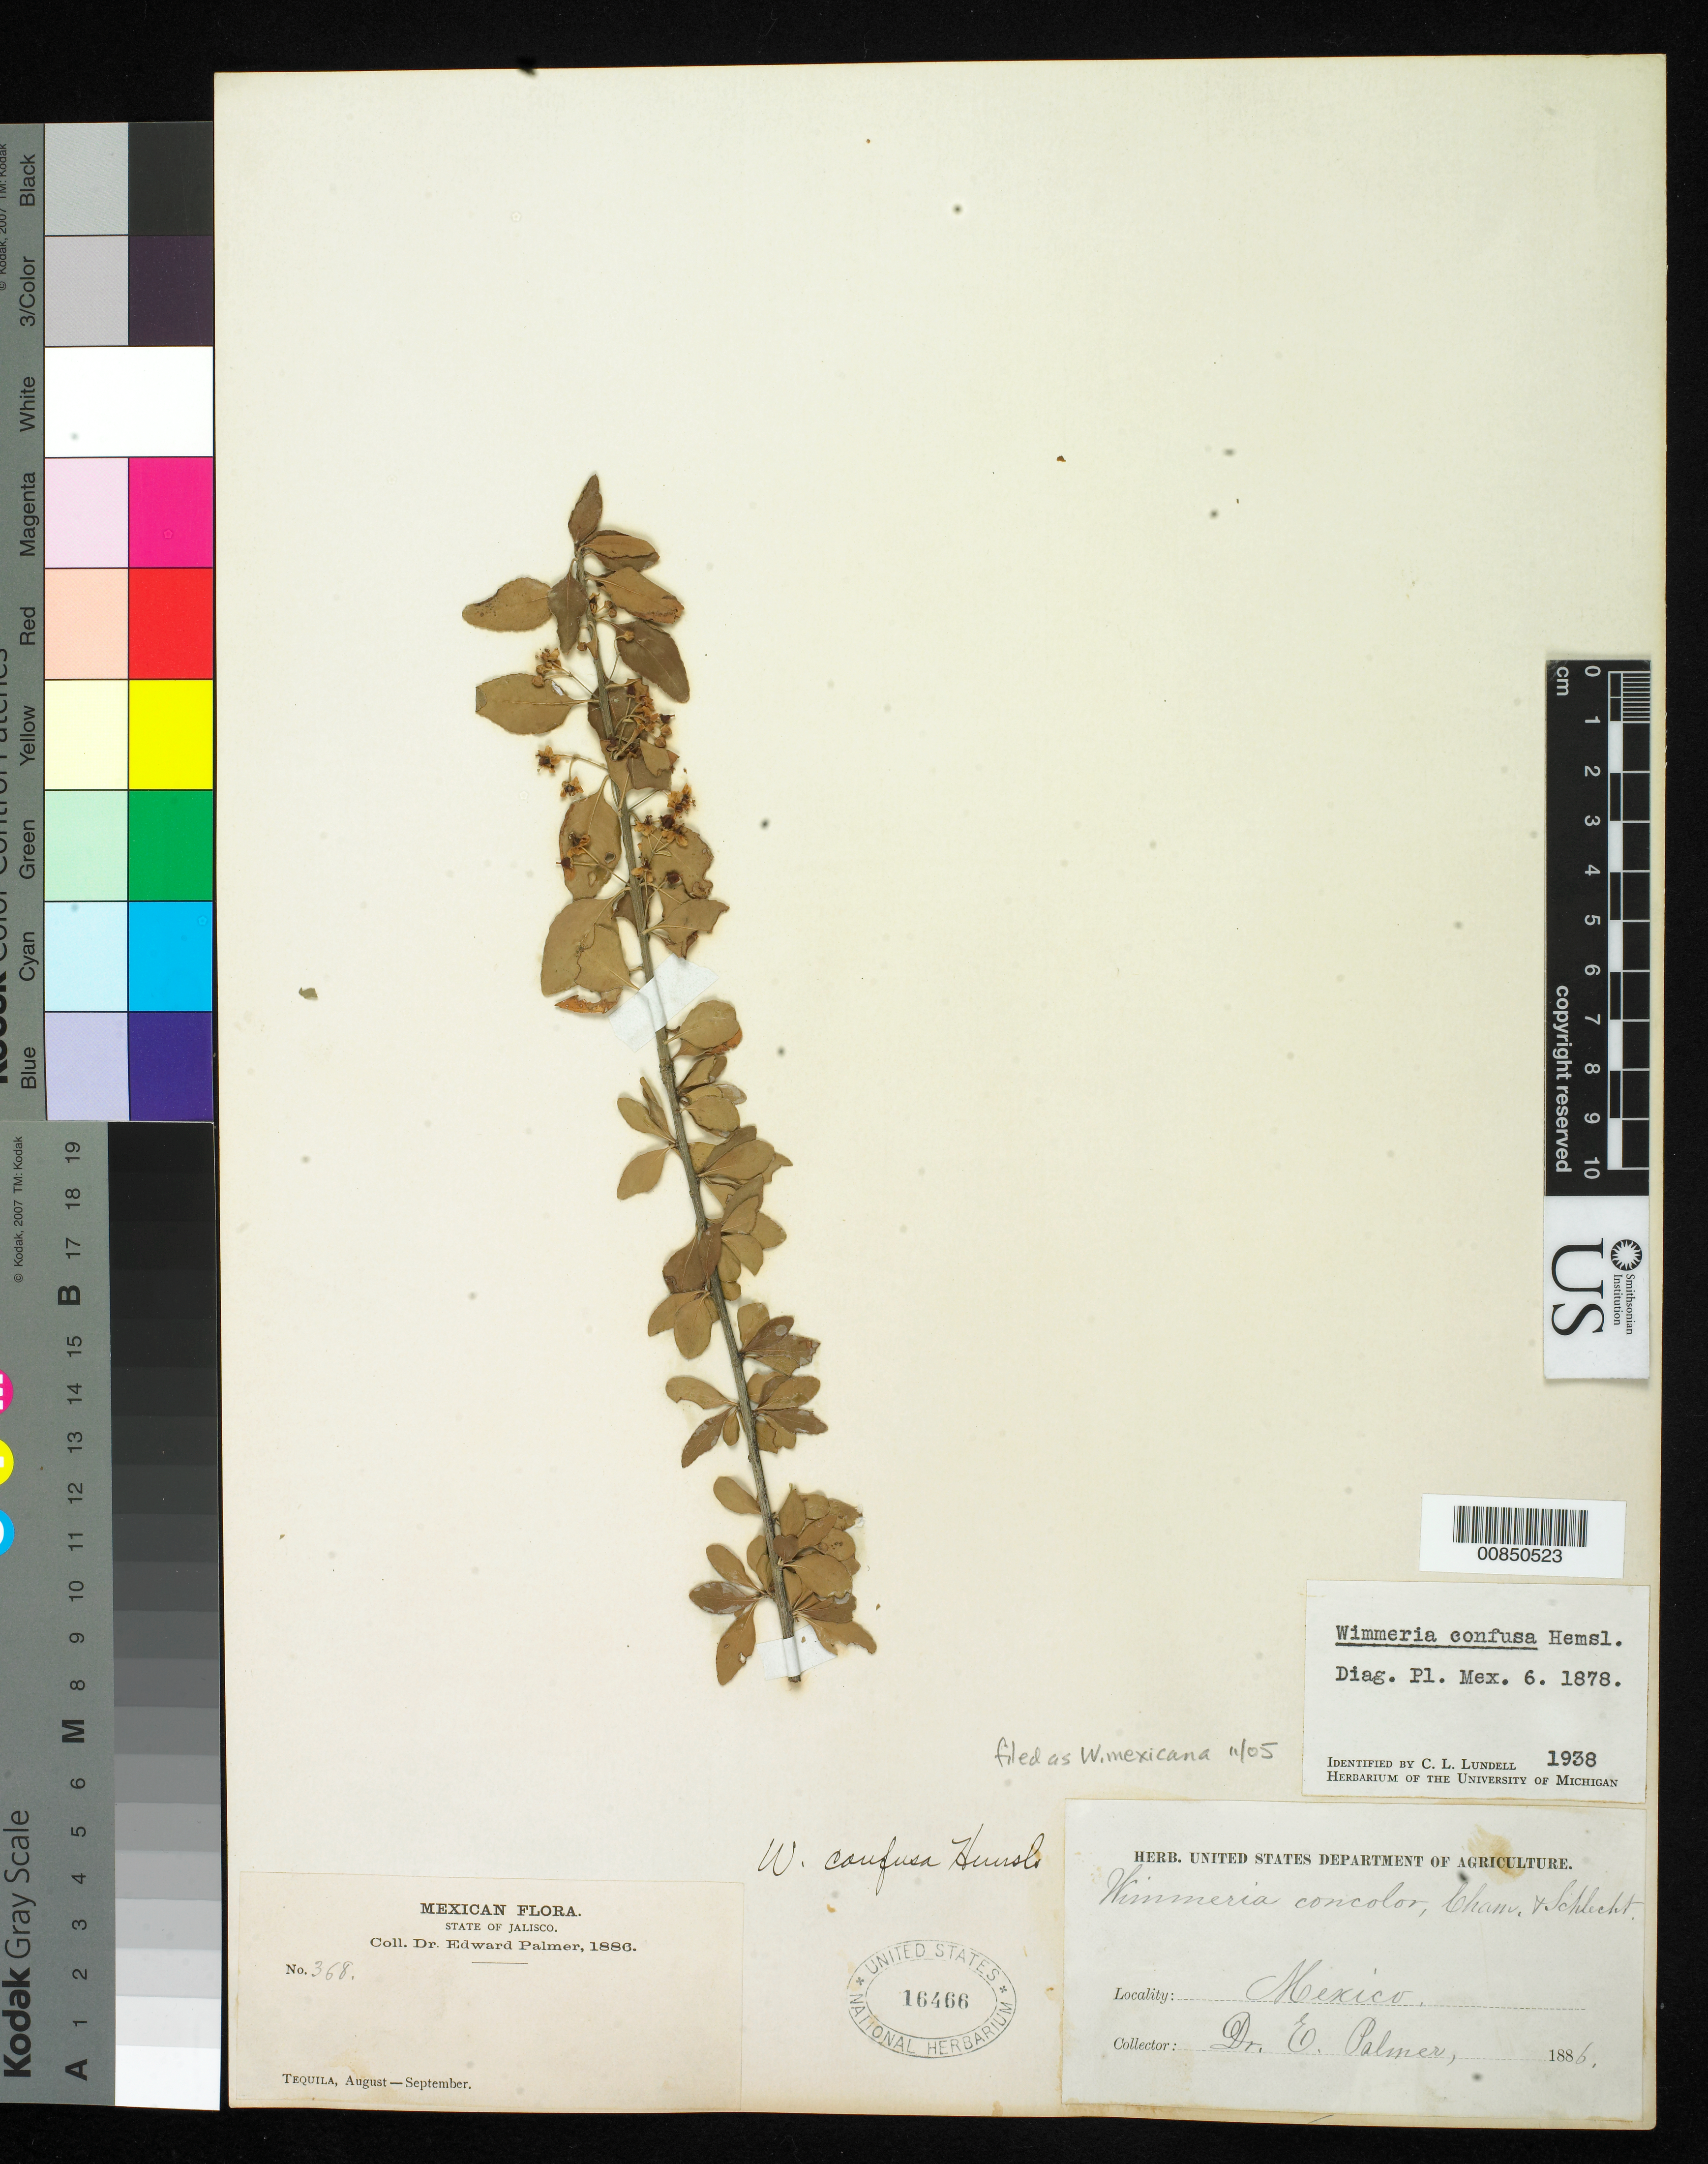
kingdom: Plantae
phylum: Tracheophyta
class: Magnoliopsida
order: Celastrales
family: Celastraceae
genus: Wimmeria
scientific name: Wimmeria mexicana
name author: (DC.) Lundell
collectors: E. Palmer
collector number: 368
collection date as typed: Aug 1886 to -- Sep 1886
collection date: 1886-08/1886-09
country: Mexico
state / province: Jalisco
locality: Tequila, Jalisco.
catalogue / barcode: US 16466